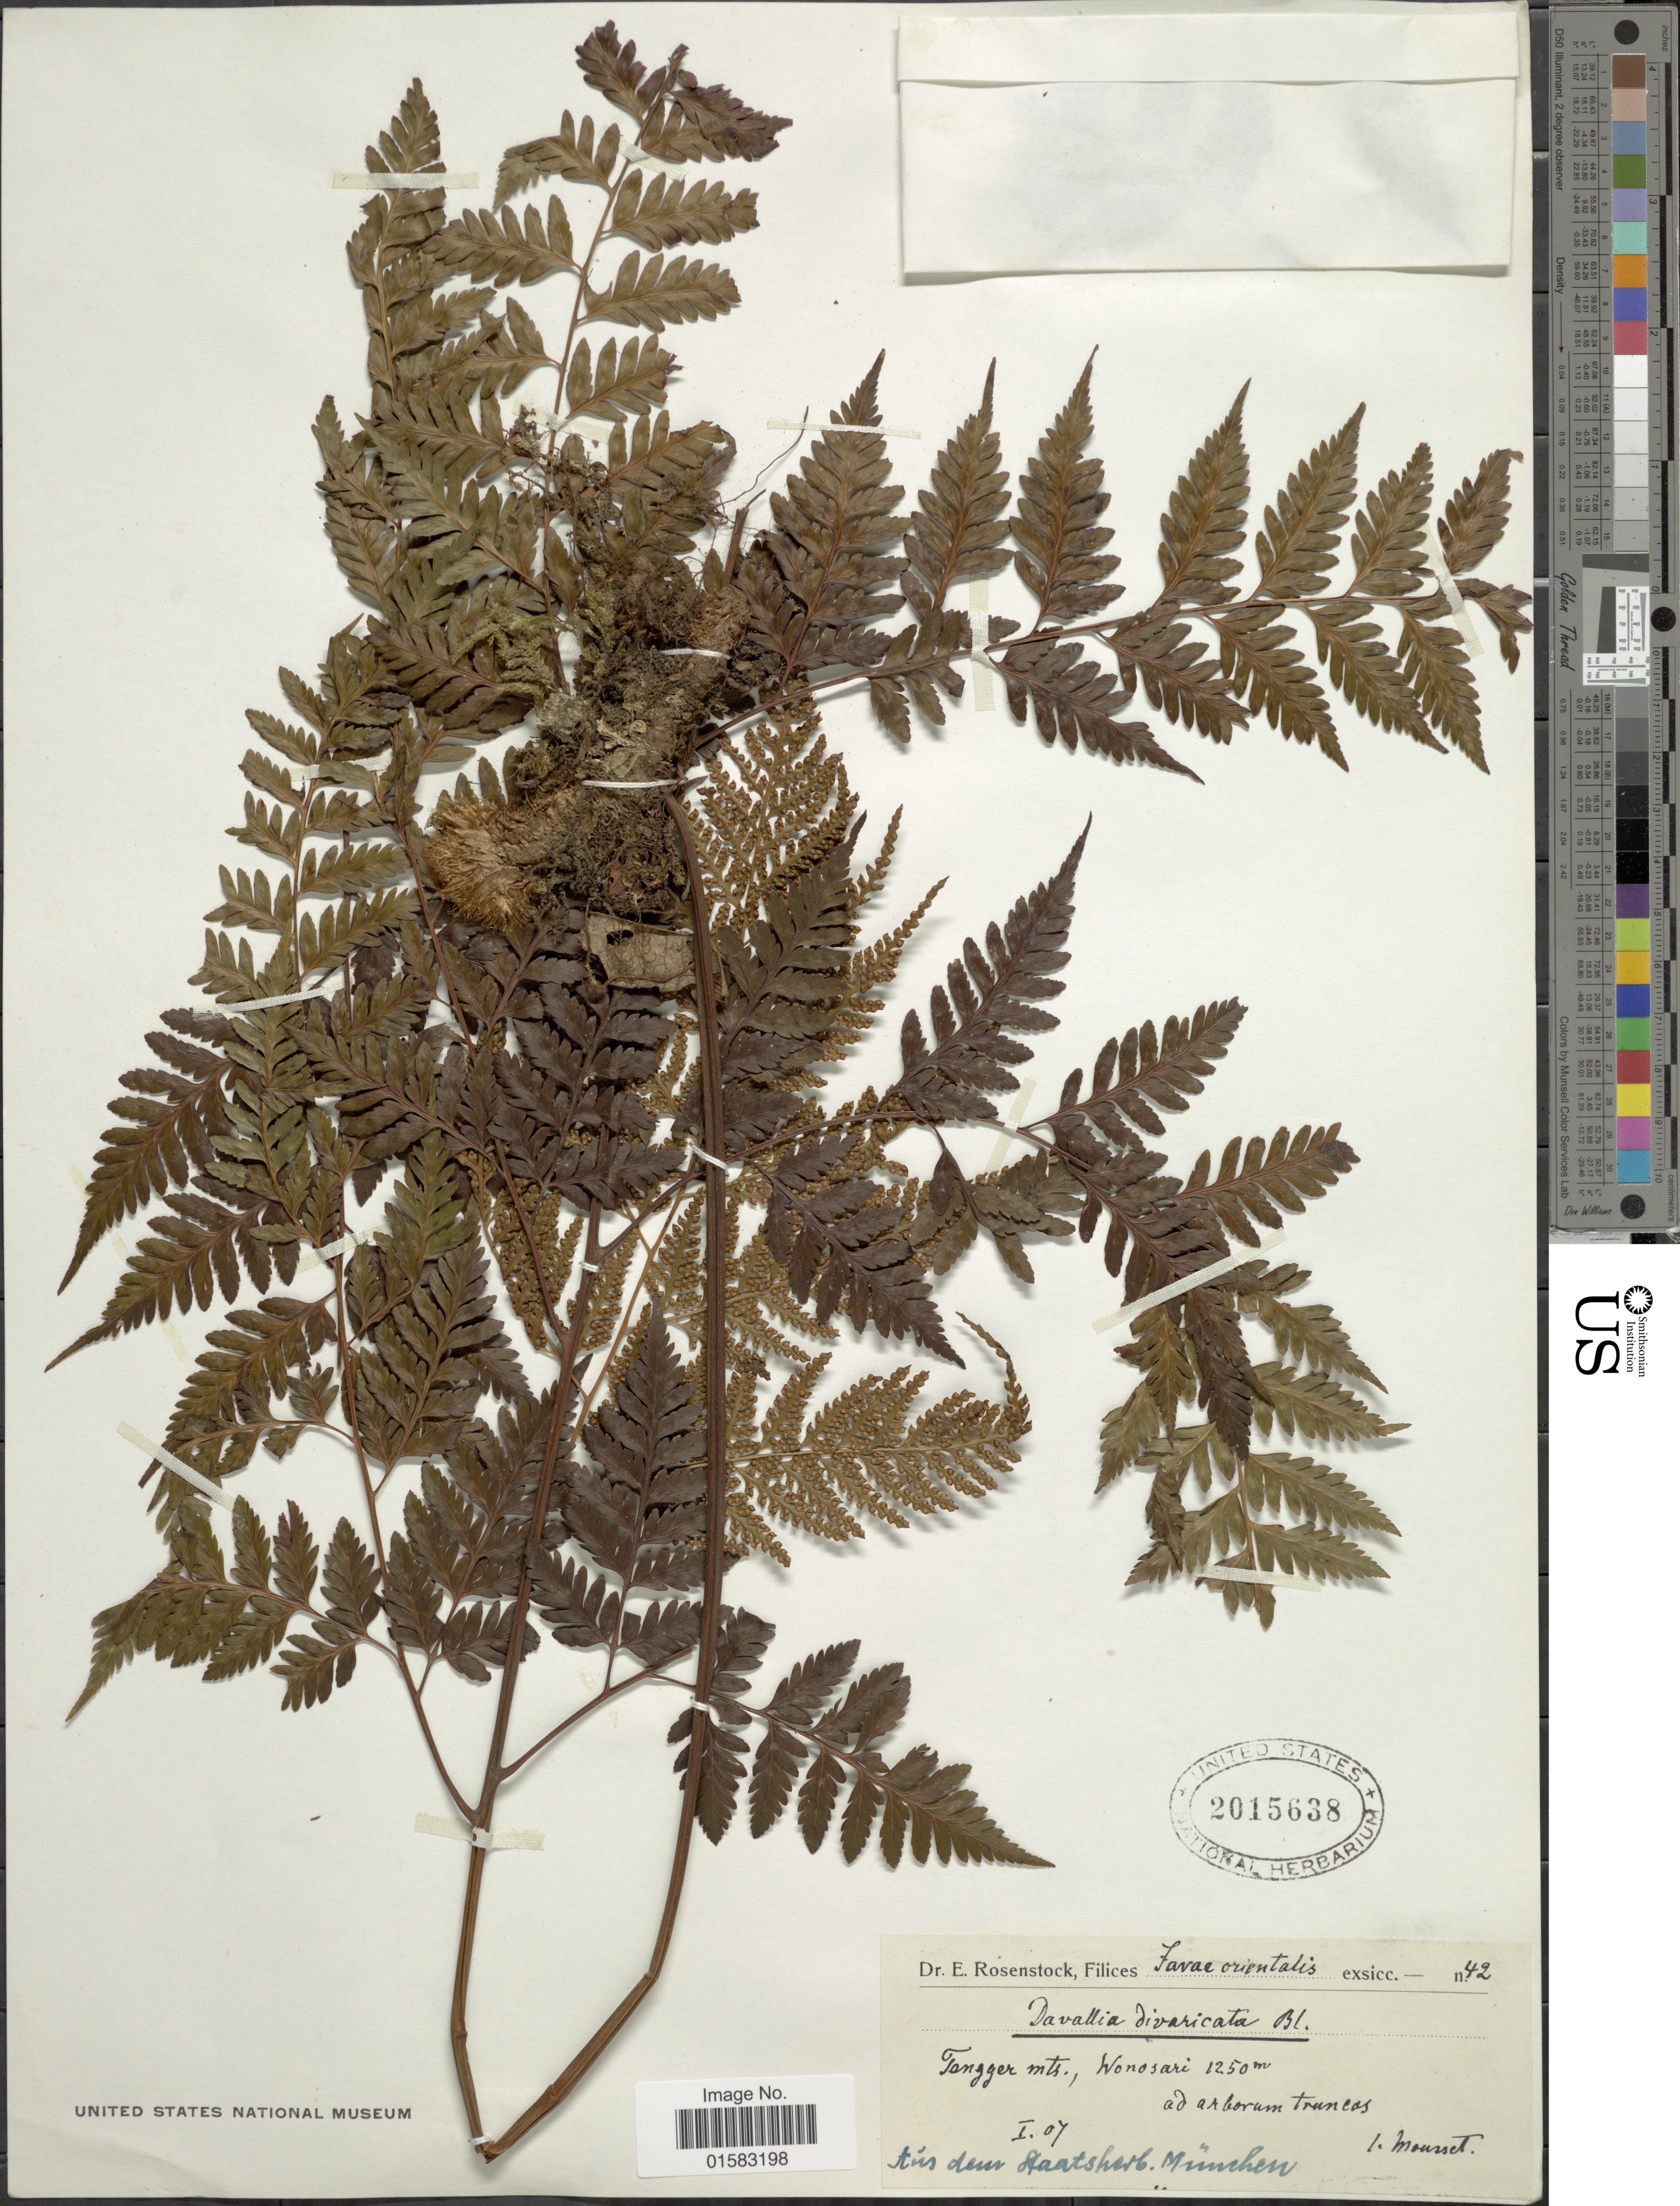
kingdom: Plantae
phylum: Tracheophyta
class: Polypodiopsida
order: Polypodiales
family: Davalliaceae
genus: Davallia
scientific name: Davallia divaricata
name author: Blume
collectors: I. Mousset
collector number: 42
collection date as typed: Transcribed d/m/y: /1/7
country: Indonesia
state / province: Java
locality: Tengger Mts., Wonosari [interpreted]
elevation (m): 1250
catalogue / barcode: US 2015638